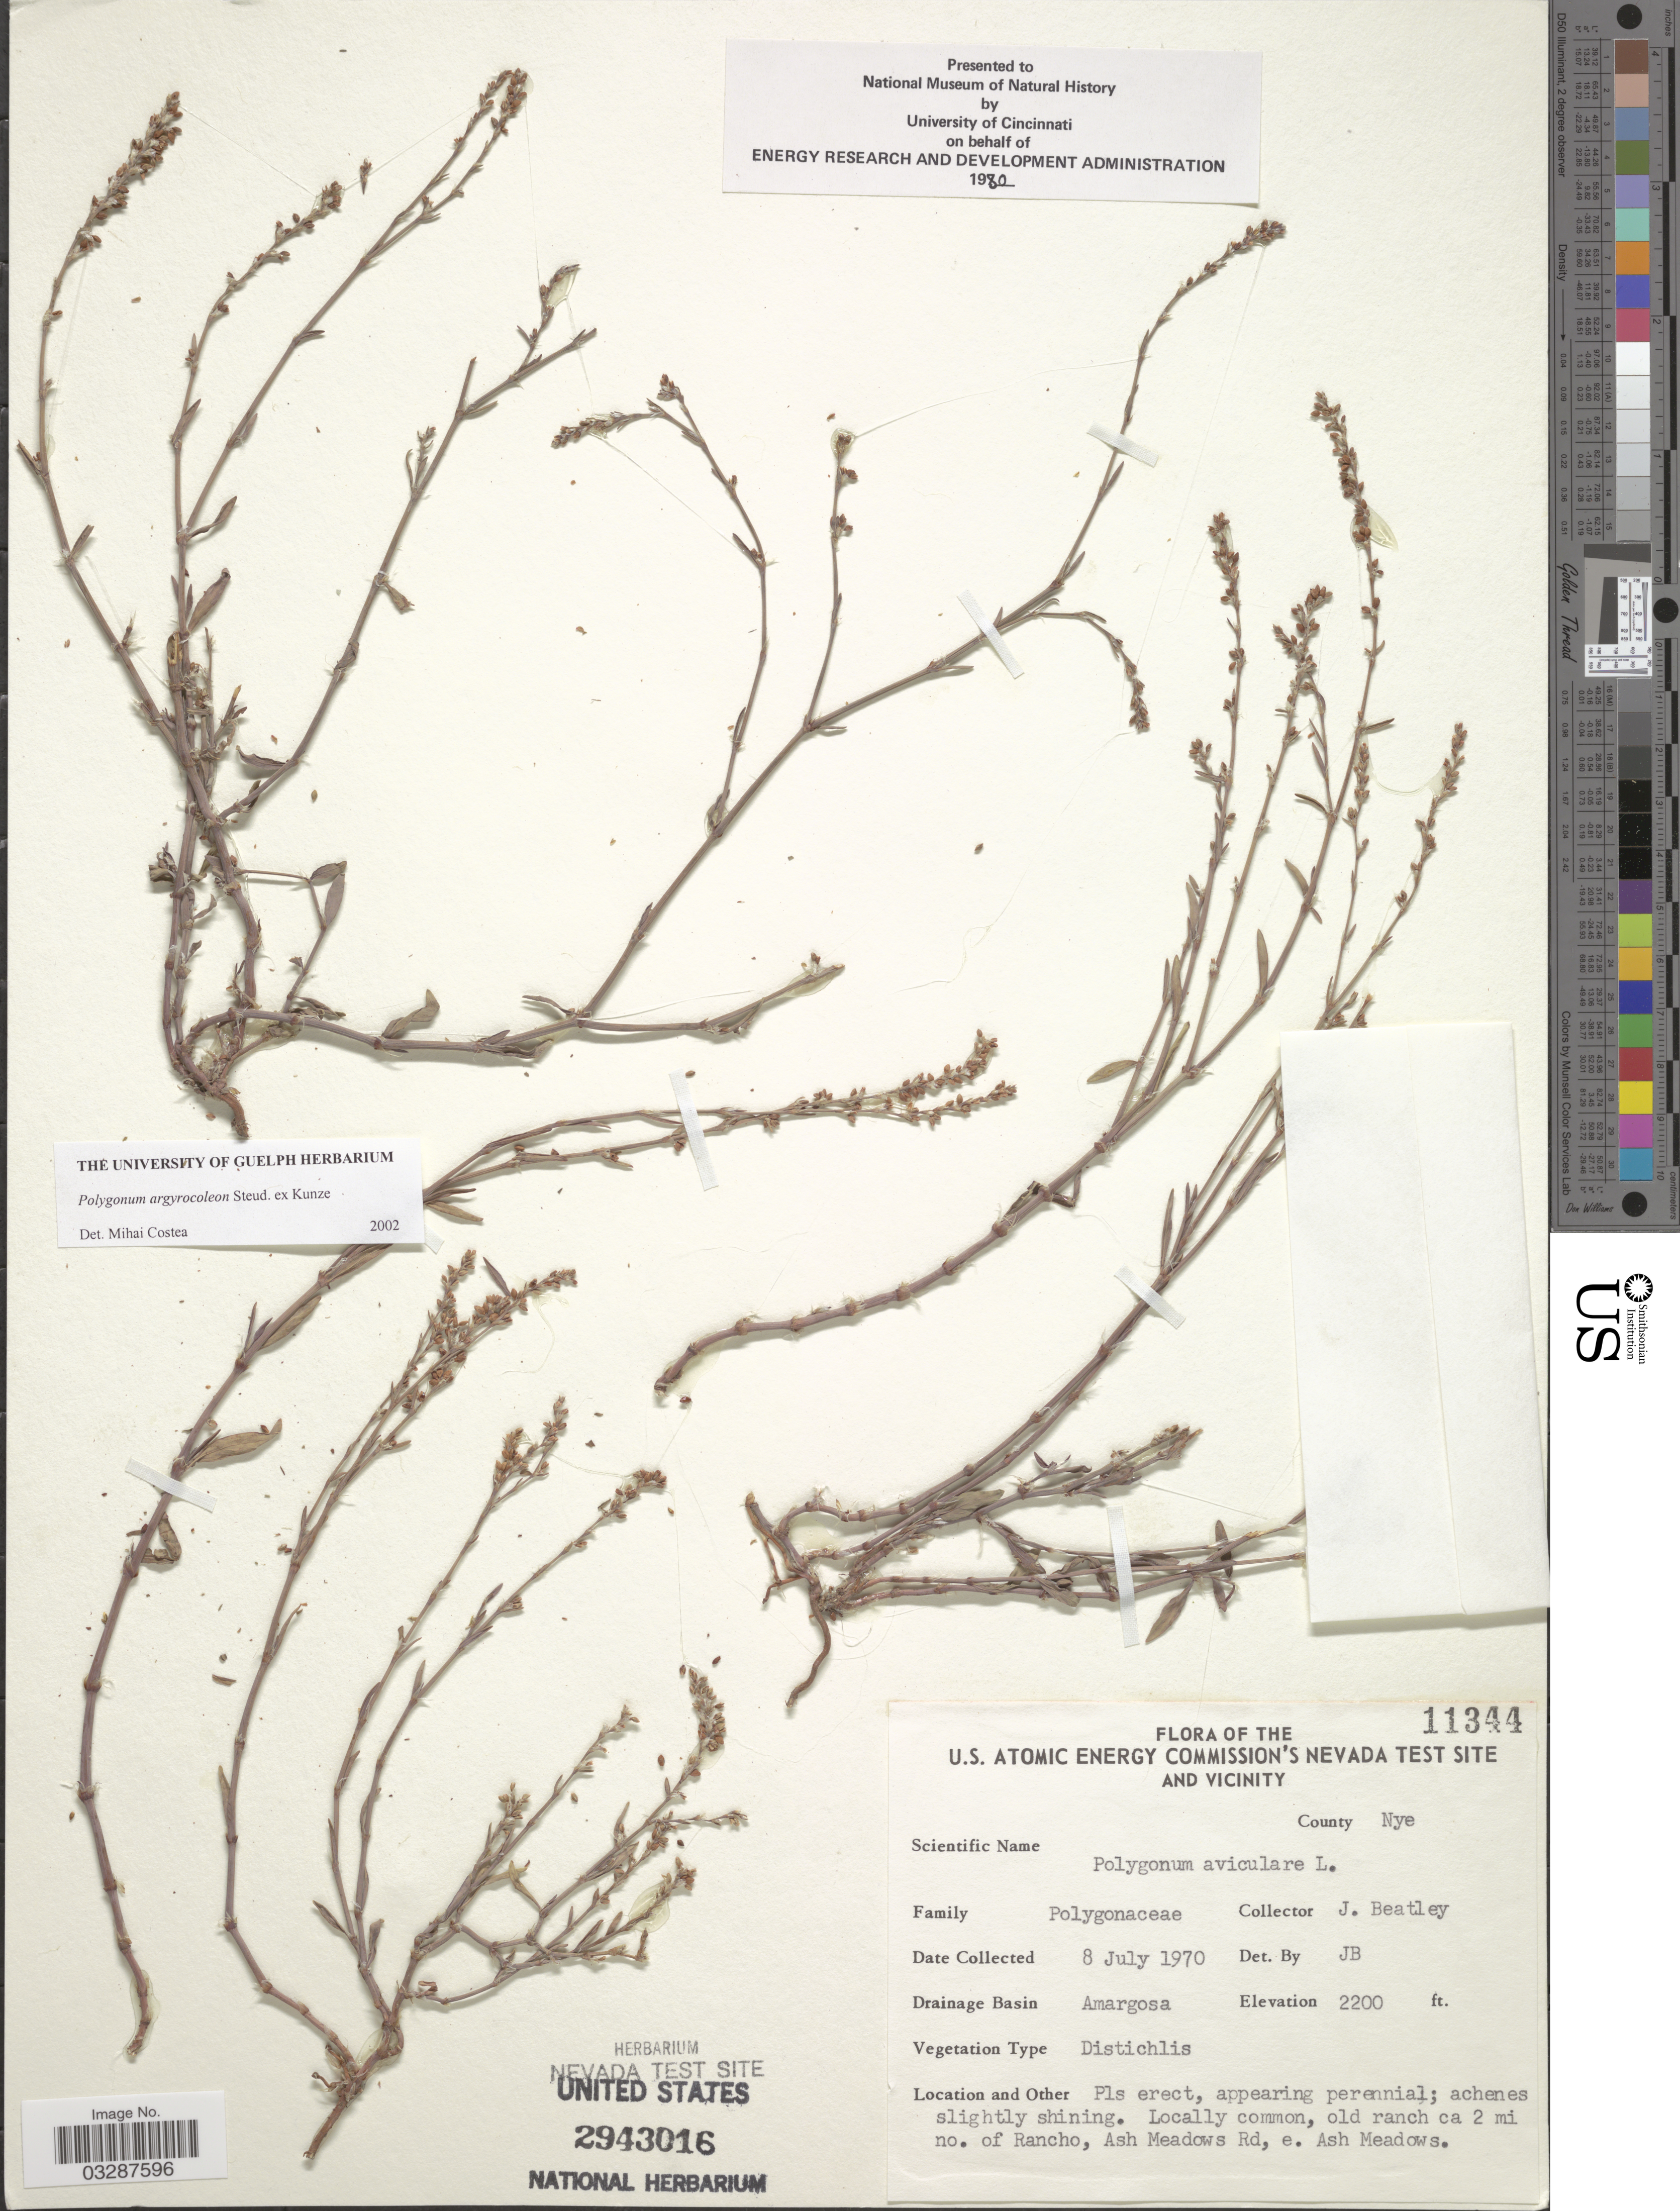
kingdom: Plantae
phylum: Tracheophyta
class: Magnoliopsida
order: Caryophyllales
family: Polygonaceae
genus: Polygonum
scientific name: Polygonum argyrocoleon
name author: Steud. ex Kunze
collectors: J. C. Beatley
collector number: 11344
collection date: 1970-07-08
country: United States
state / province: Nevada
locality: The U.S. Atomic Energy Commission's Nevada Test Site and Vicinity. County Nye. Drainage Basin Amargosa. Old ranch ca 2 mi no. of Rancho, Ash Meadows Rd, e. Ash Meadows.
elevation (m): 671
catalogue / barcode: US 2943016